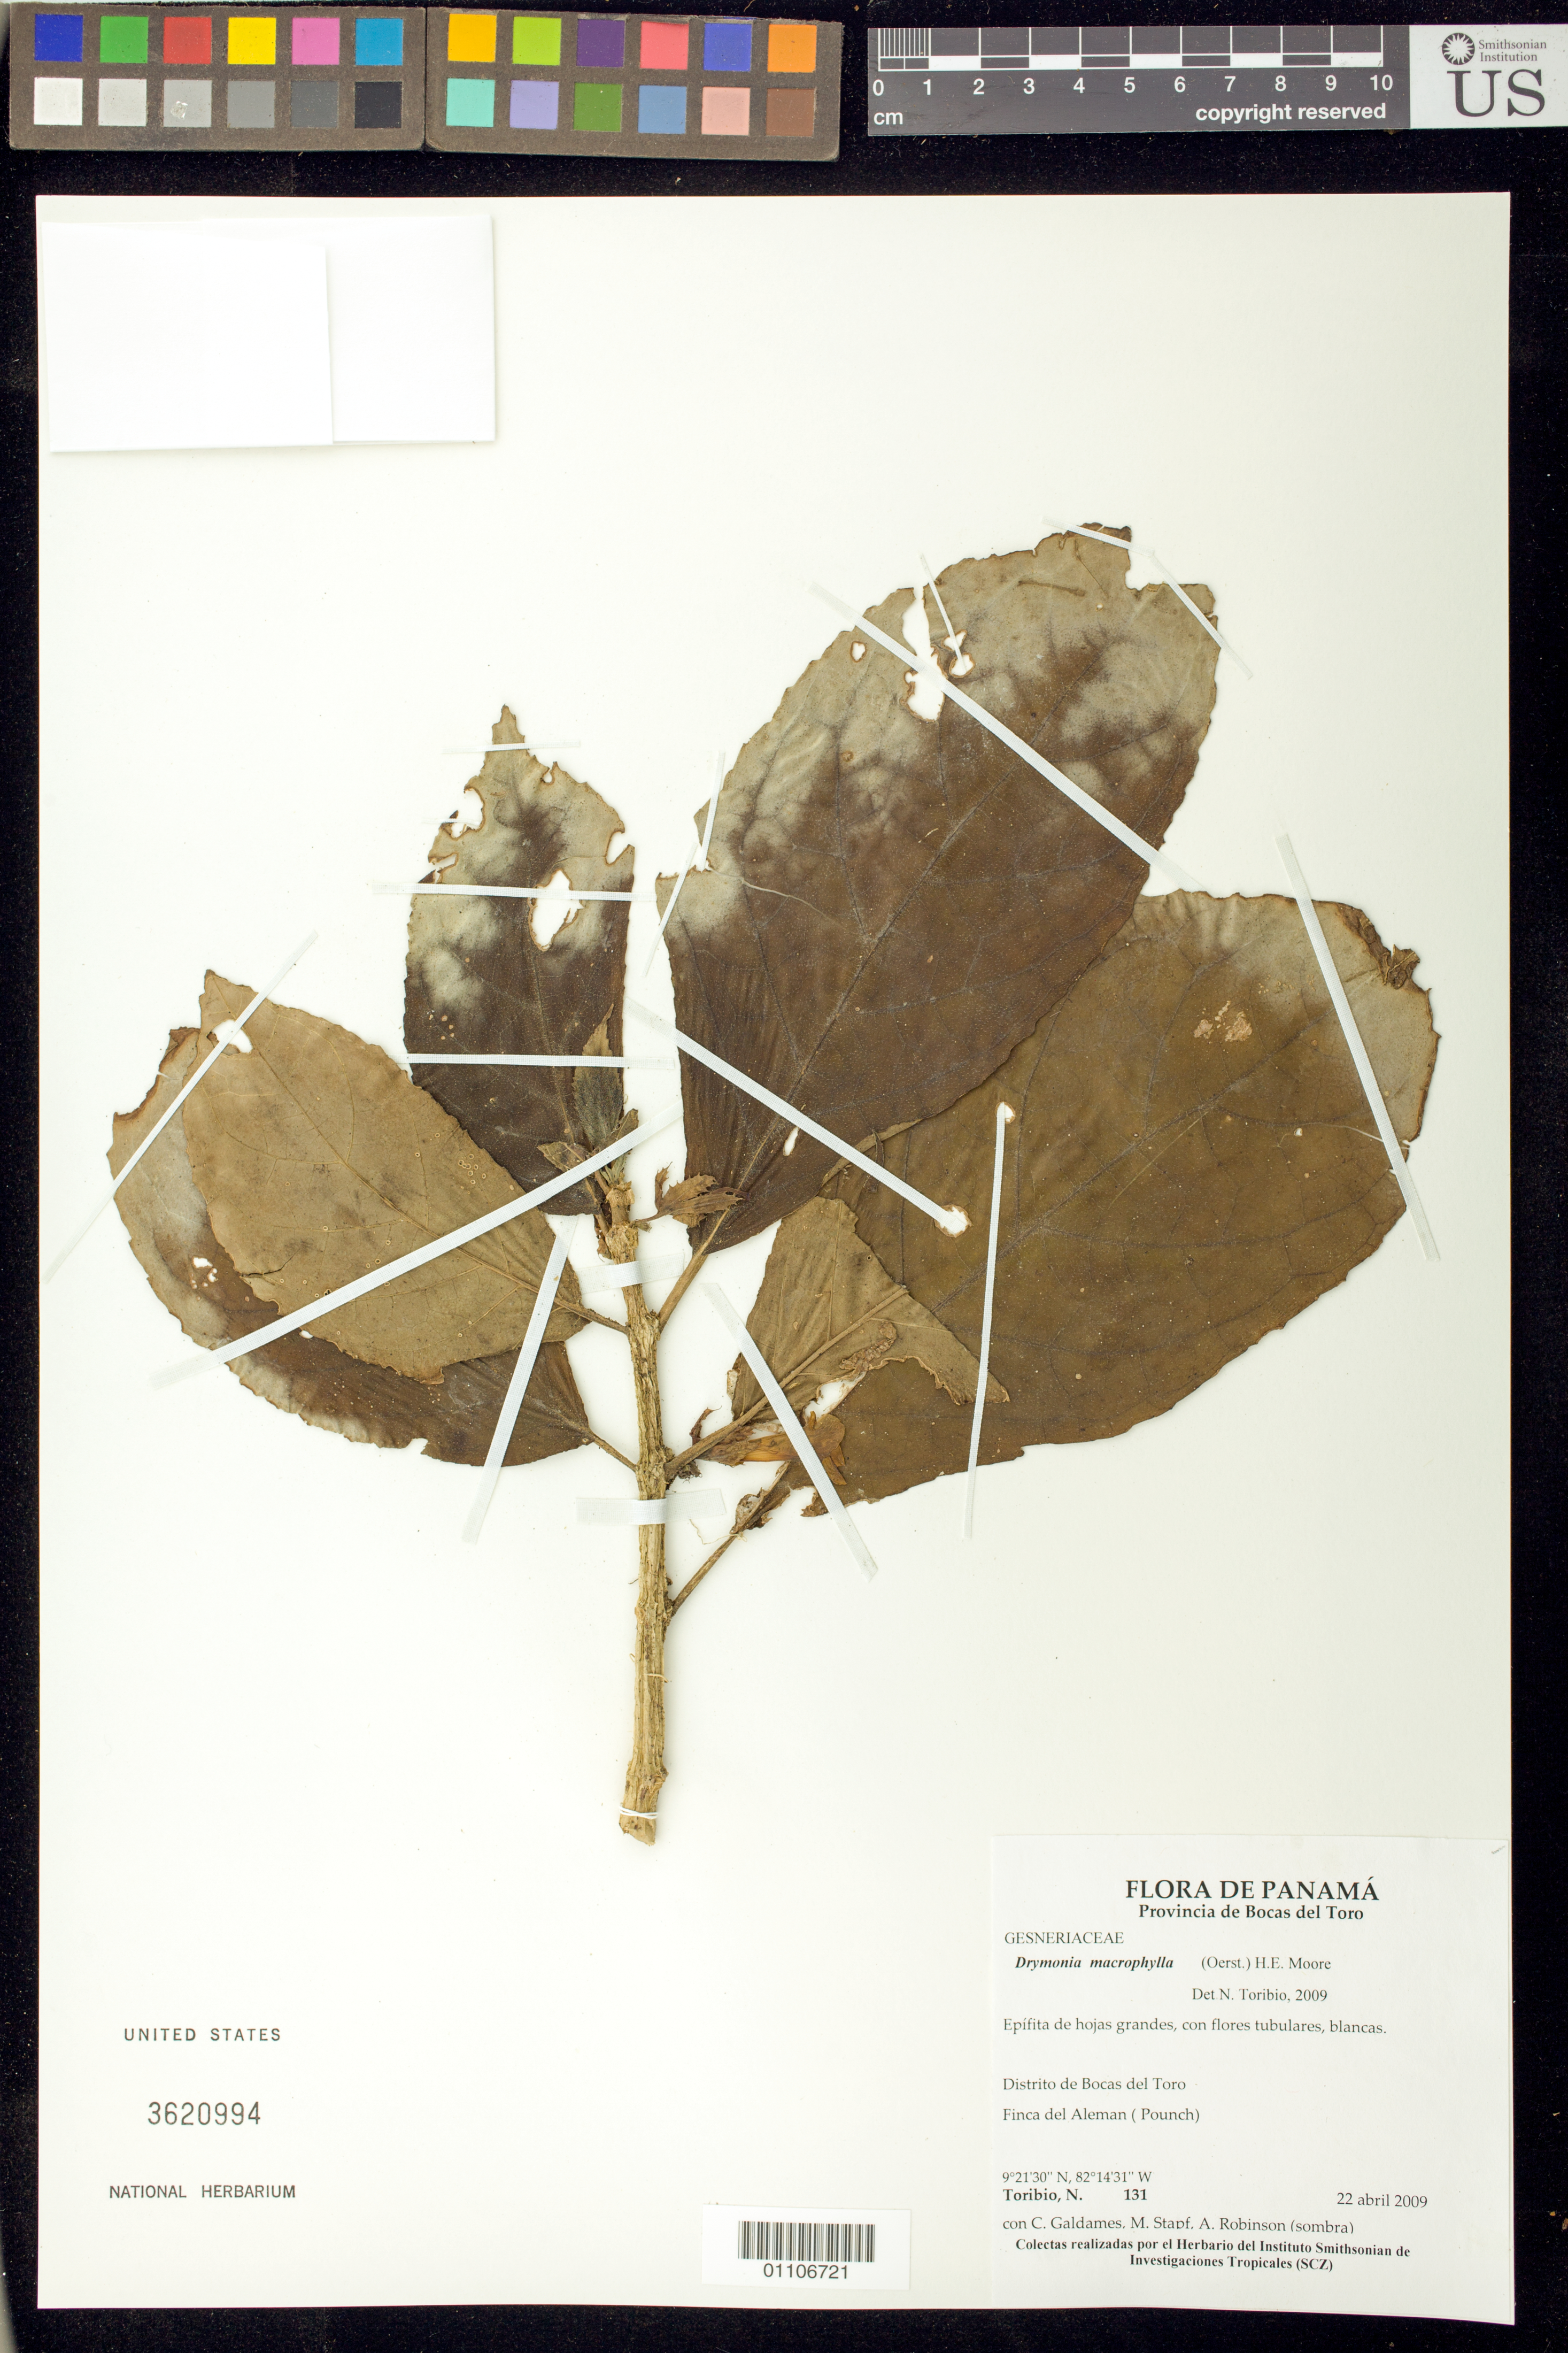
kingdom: Plantae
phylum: Tracheophyta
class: Magnoliopsida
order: Lamiales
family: Gesneriaceae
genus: Drymonia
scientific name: Drymonia macrophylla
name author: (Oerst.) H.E. Moore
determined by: Toribio, N.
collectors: N. Toribio, C. Galdames, M. Stapf & A. Robinson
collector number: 131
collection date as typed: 22 Apr 2009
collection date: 2009-04-22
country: Panama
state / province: Bocas del Toro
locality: Distrito de Bocas del Toro; Finca del Aleman (Pounch)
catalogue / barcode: US 3620994